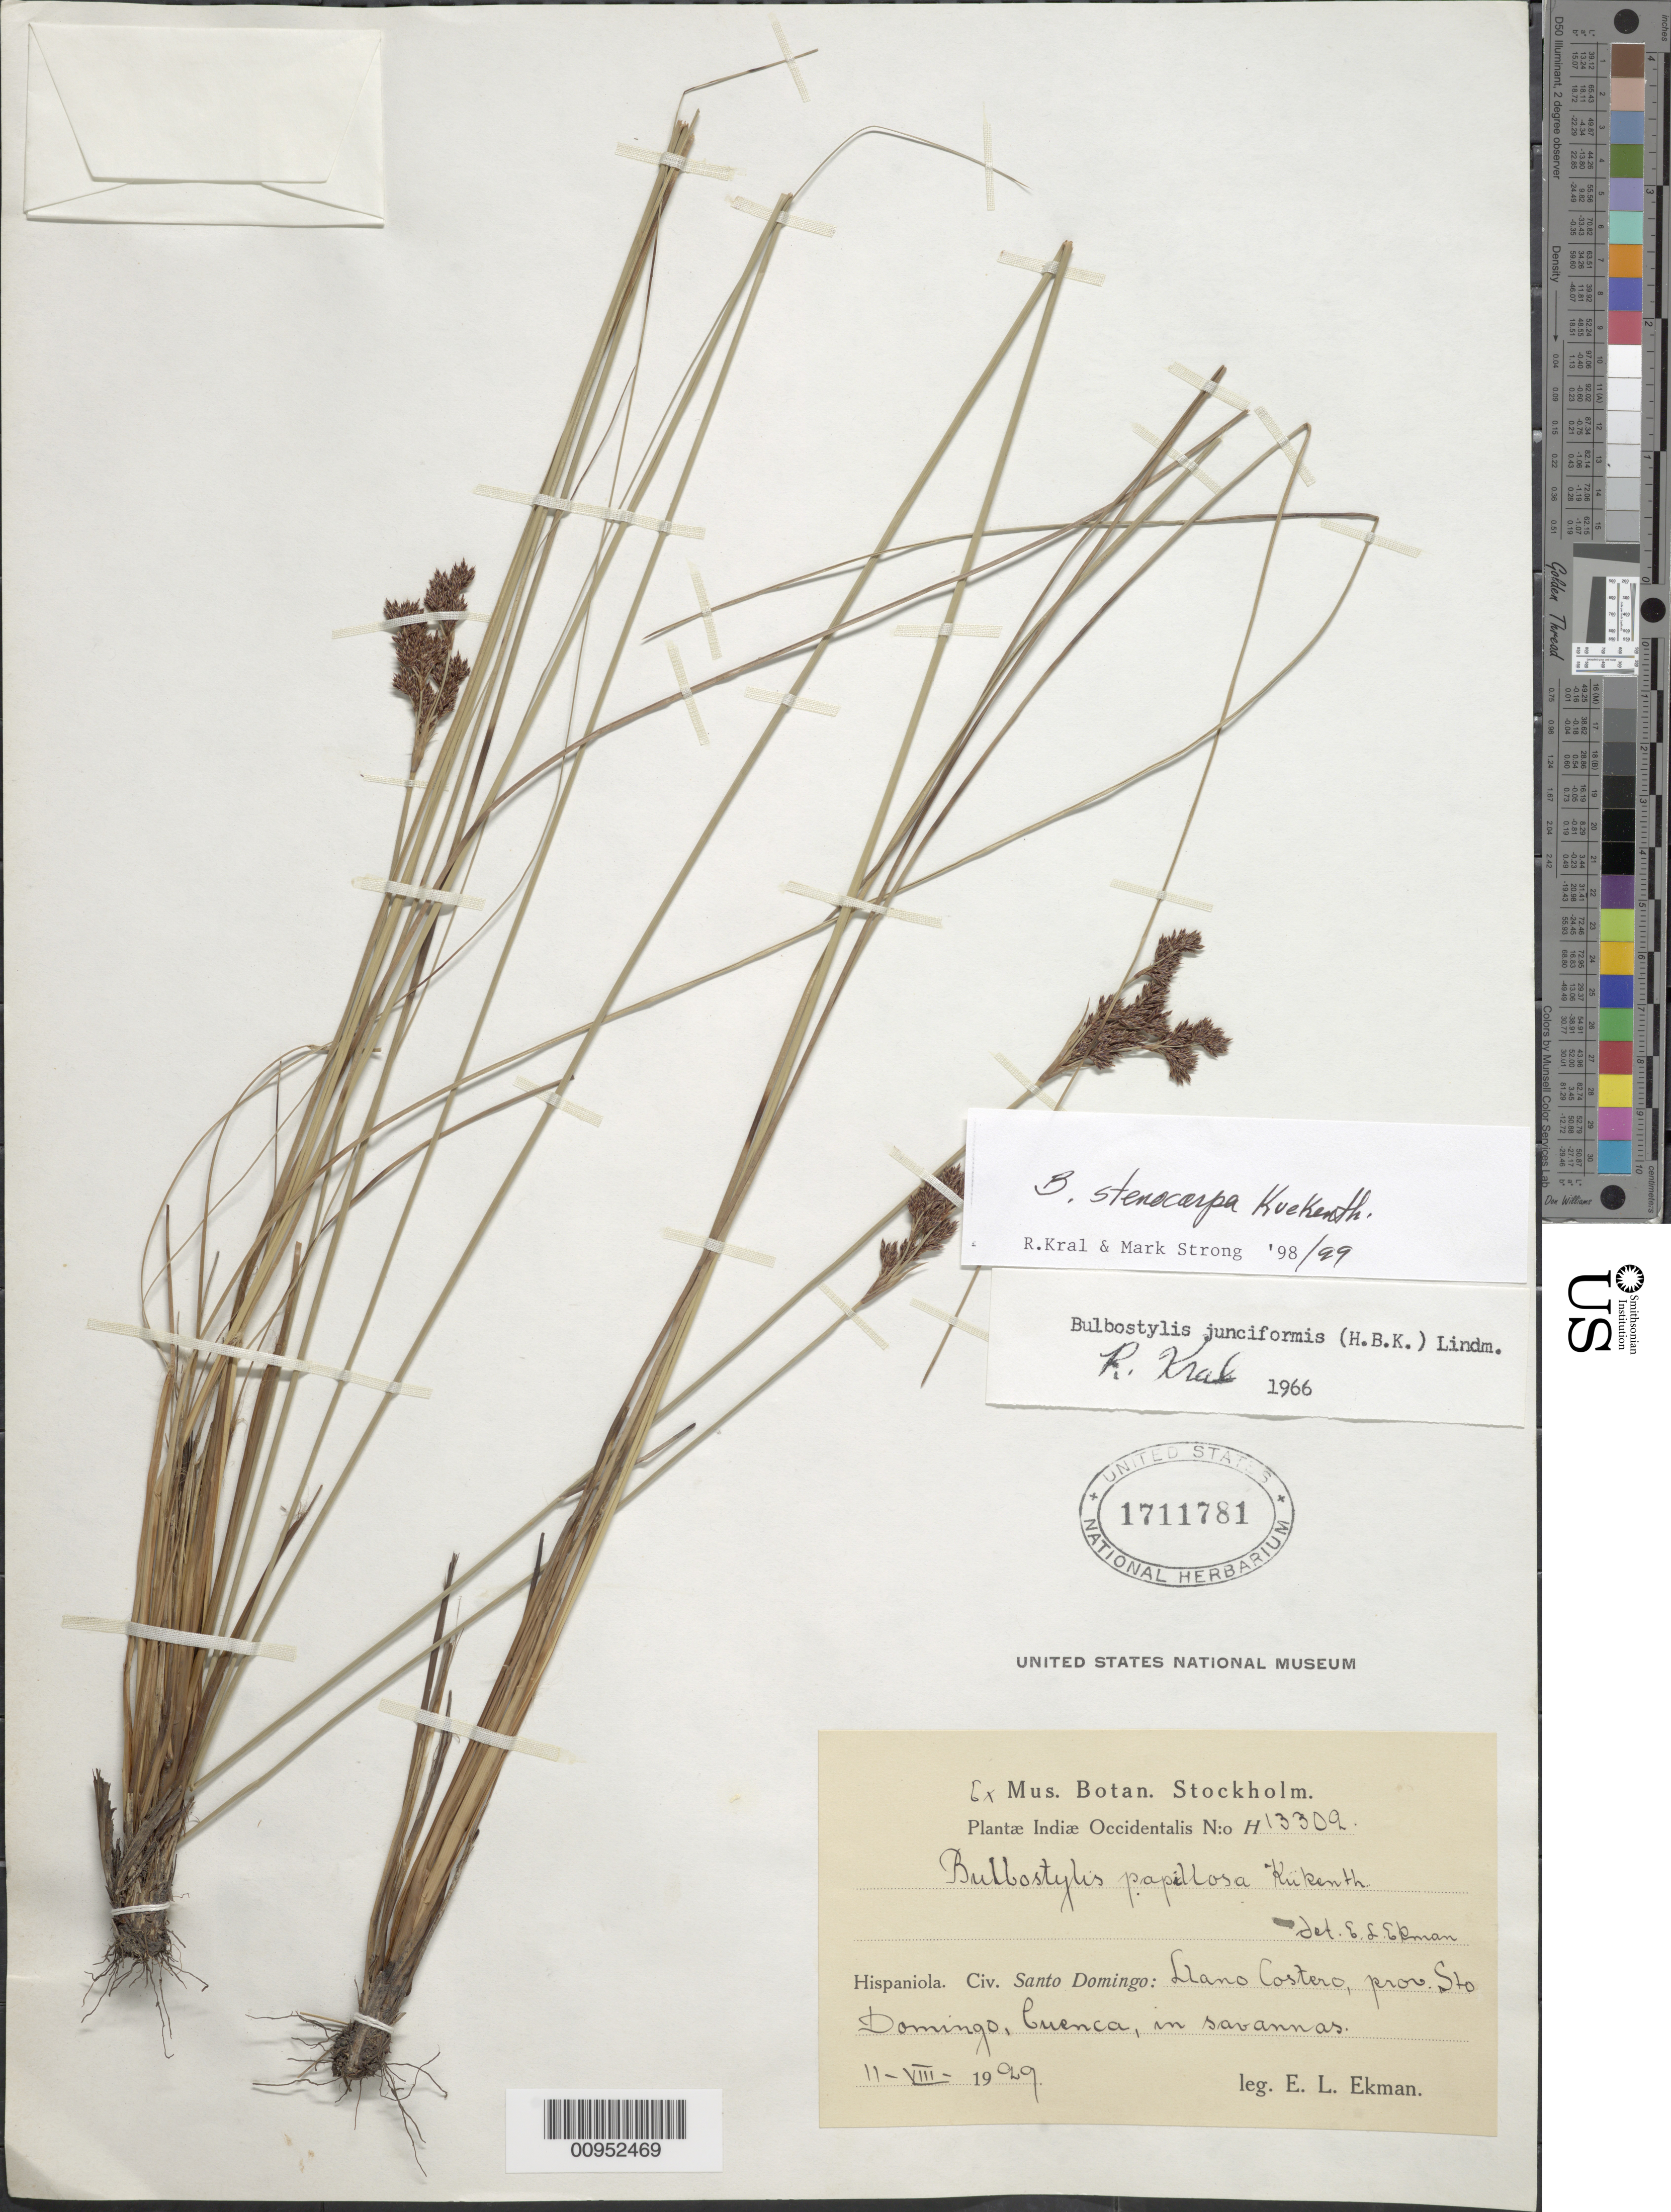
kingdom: Plantae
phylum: Tracheophyta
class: Liliopsida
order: Poales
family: Cyperaceae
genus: Bulbostylis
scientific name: Bulbostylis stenocarpa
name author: Kük.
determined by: Kral, R.; Strong, M. T.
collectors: E. L. Ekman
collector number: H 13309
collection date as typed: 11 Aug 1929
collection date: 1929-08-11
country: Dominican Republic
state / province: Santo Domingo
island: Hispaniola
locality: Llano Costero, Cuenca, savannas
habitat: In savannas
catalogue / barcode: US 1711781